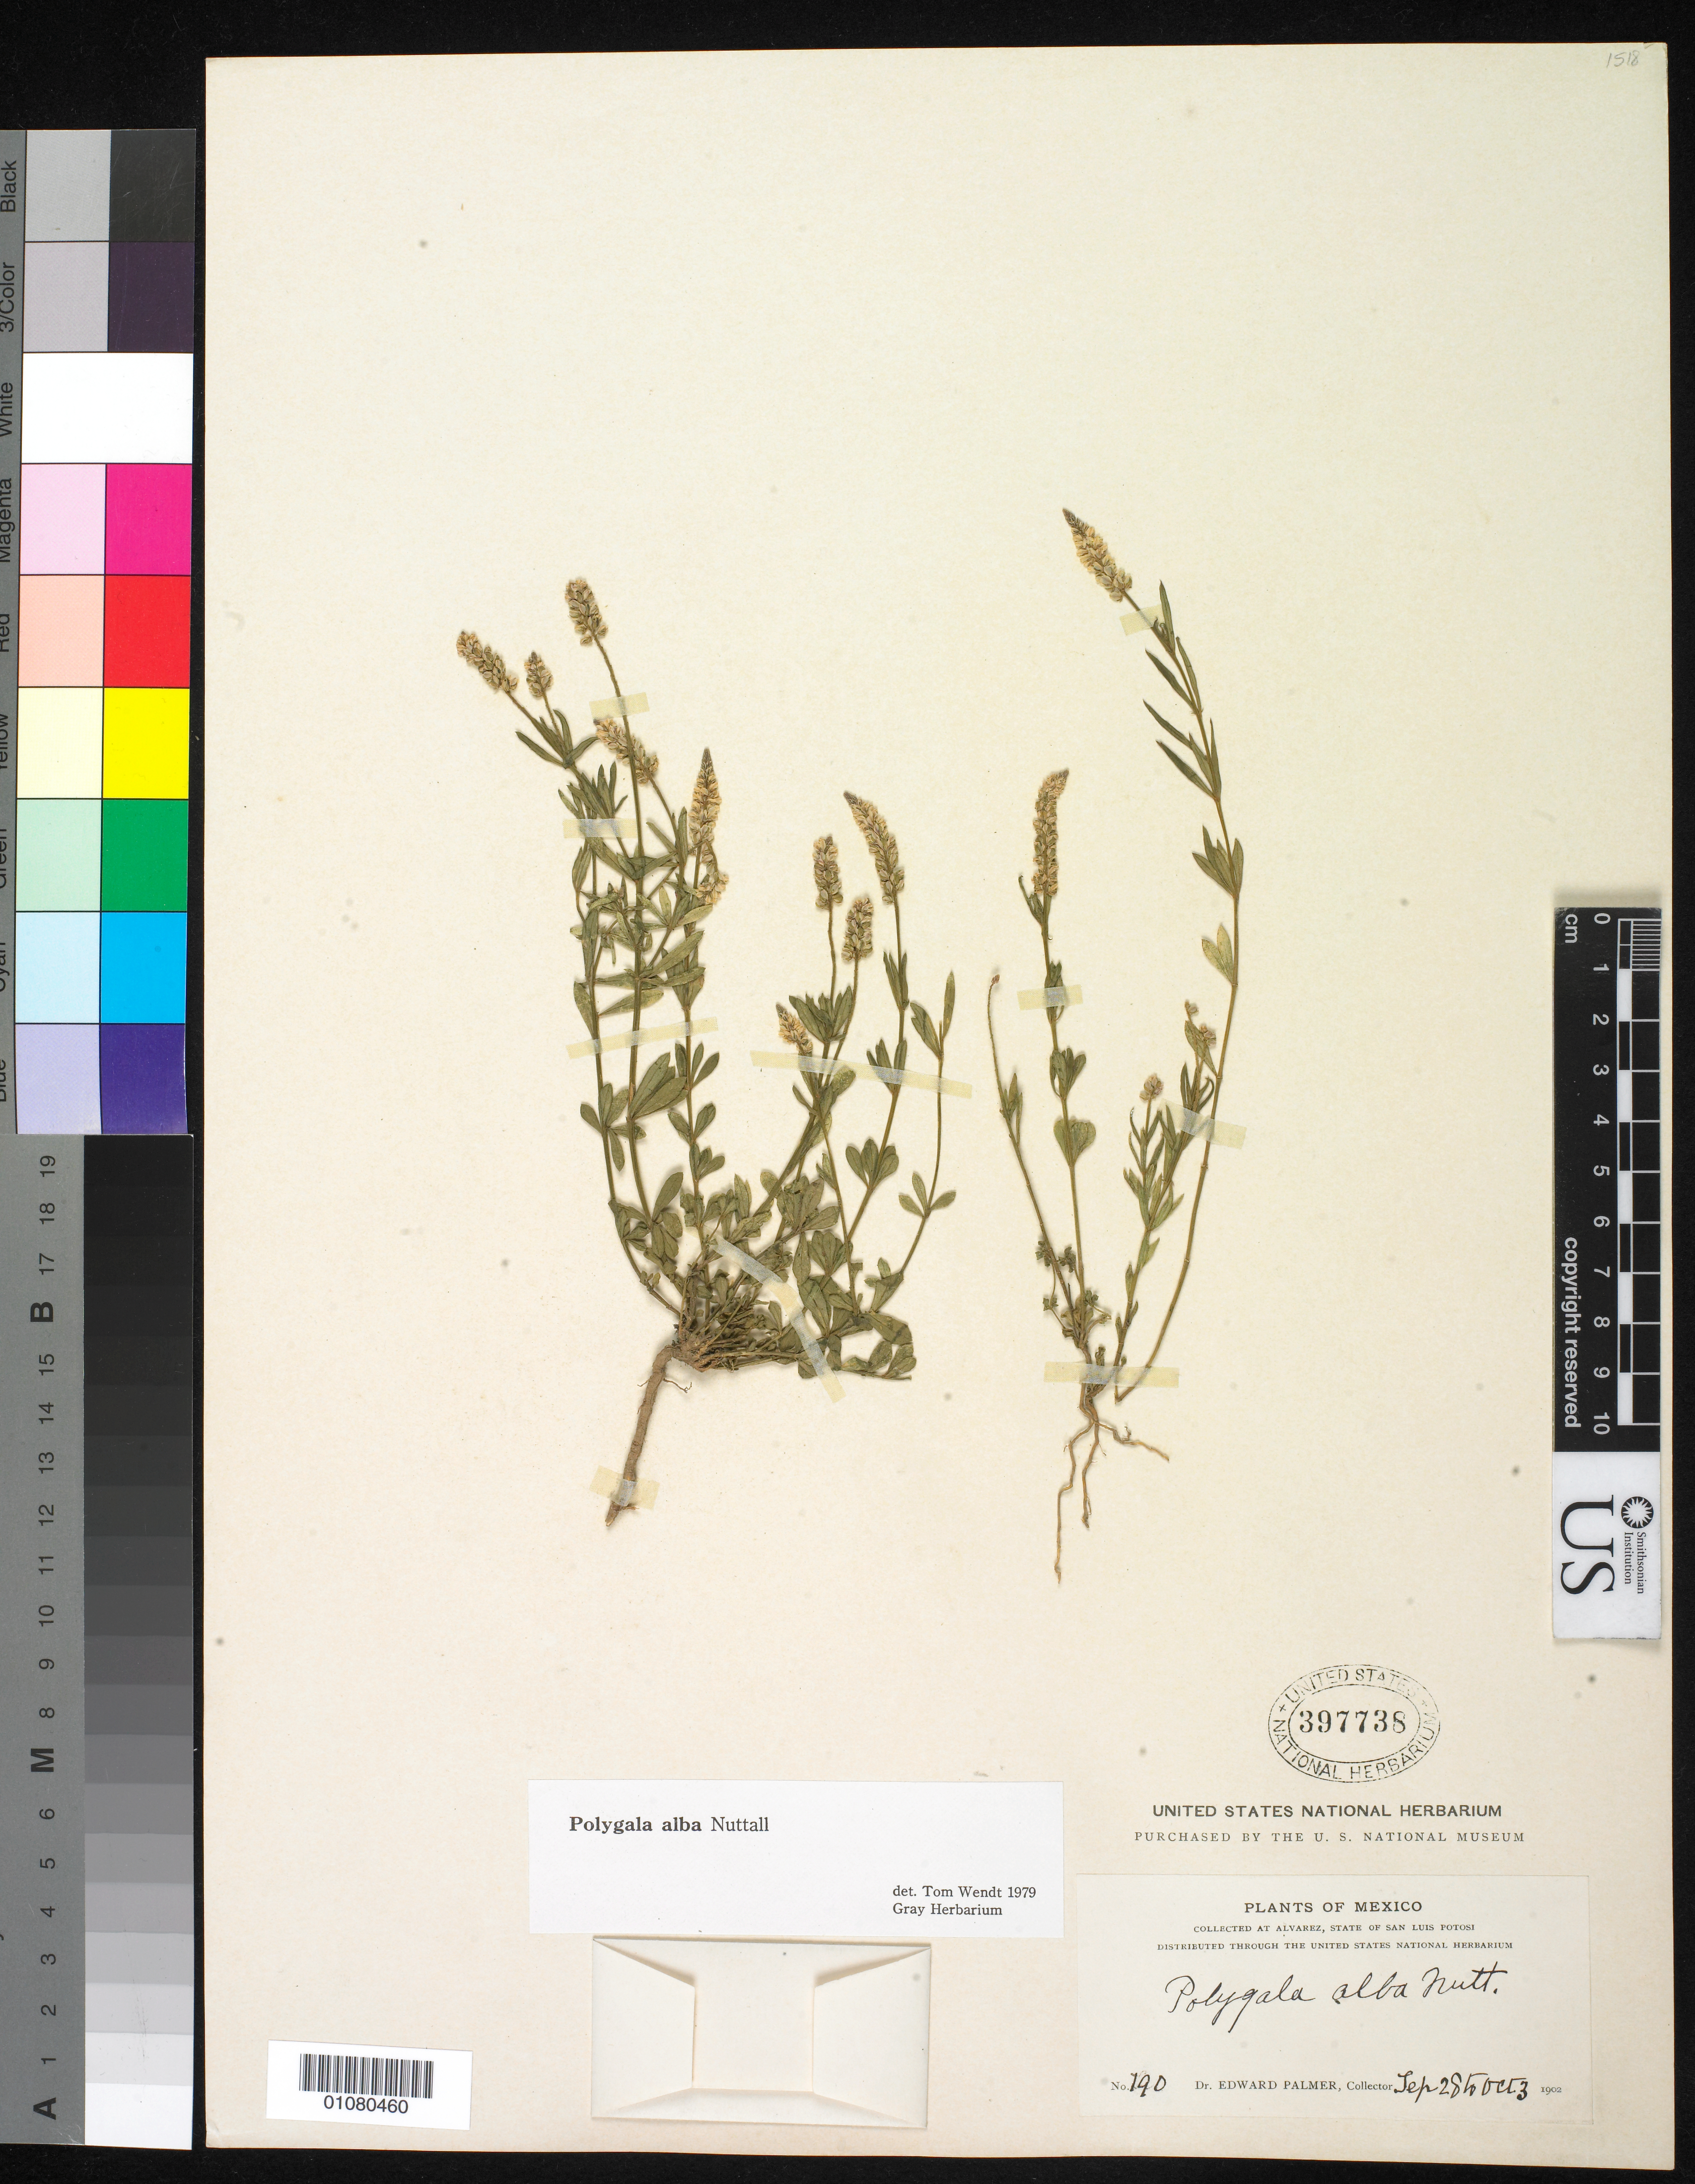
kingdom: Plantae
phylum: Tracheophyta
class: Magnoliopsida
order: Fabales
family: Polygalaceae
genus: Polygala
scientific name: Polygala alba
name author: Nutt.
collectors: E. Palmer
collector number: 190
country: Mexico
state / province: San Luis Potosí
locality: Alvarez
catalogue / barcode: US 397738